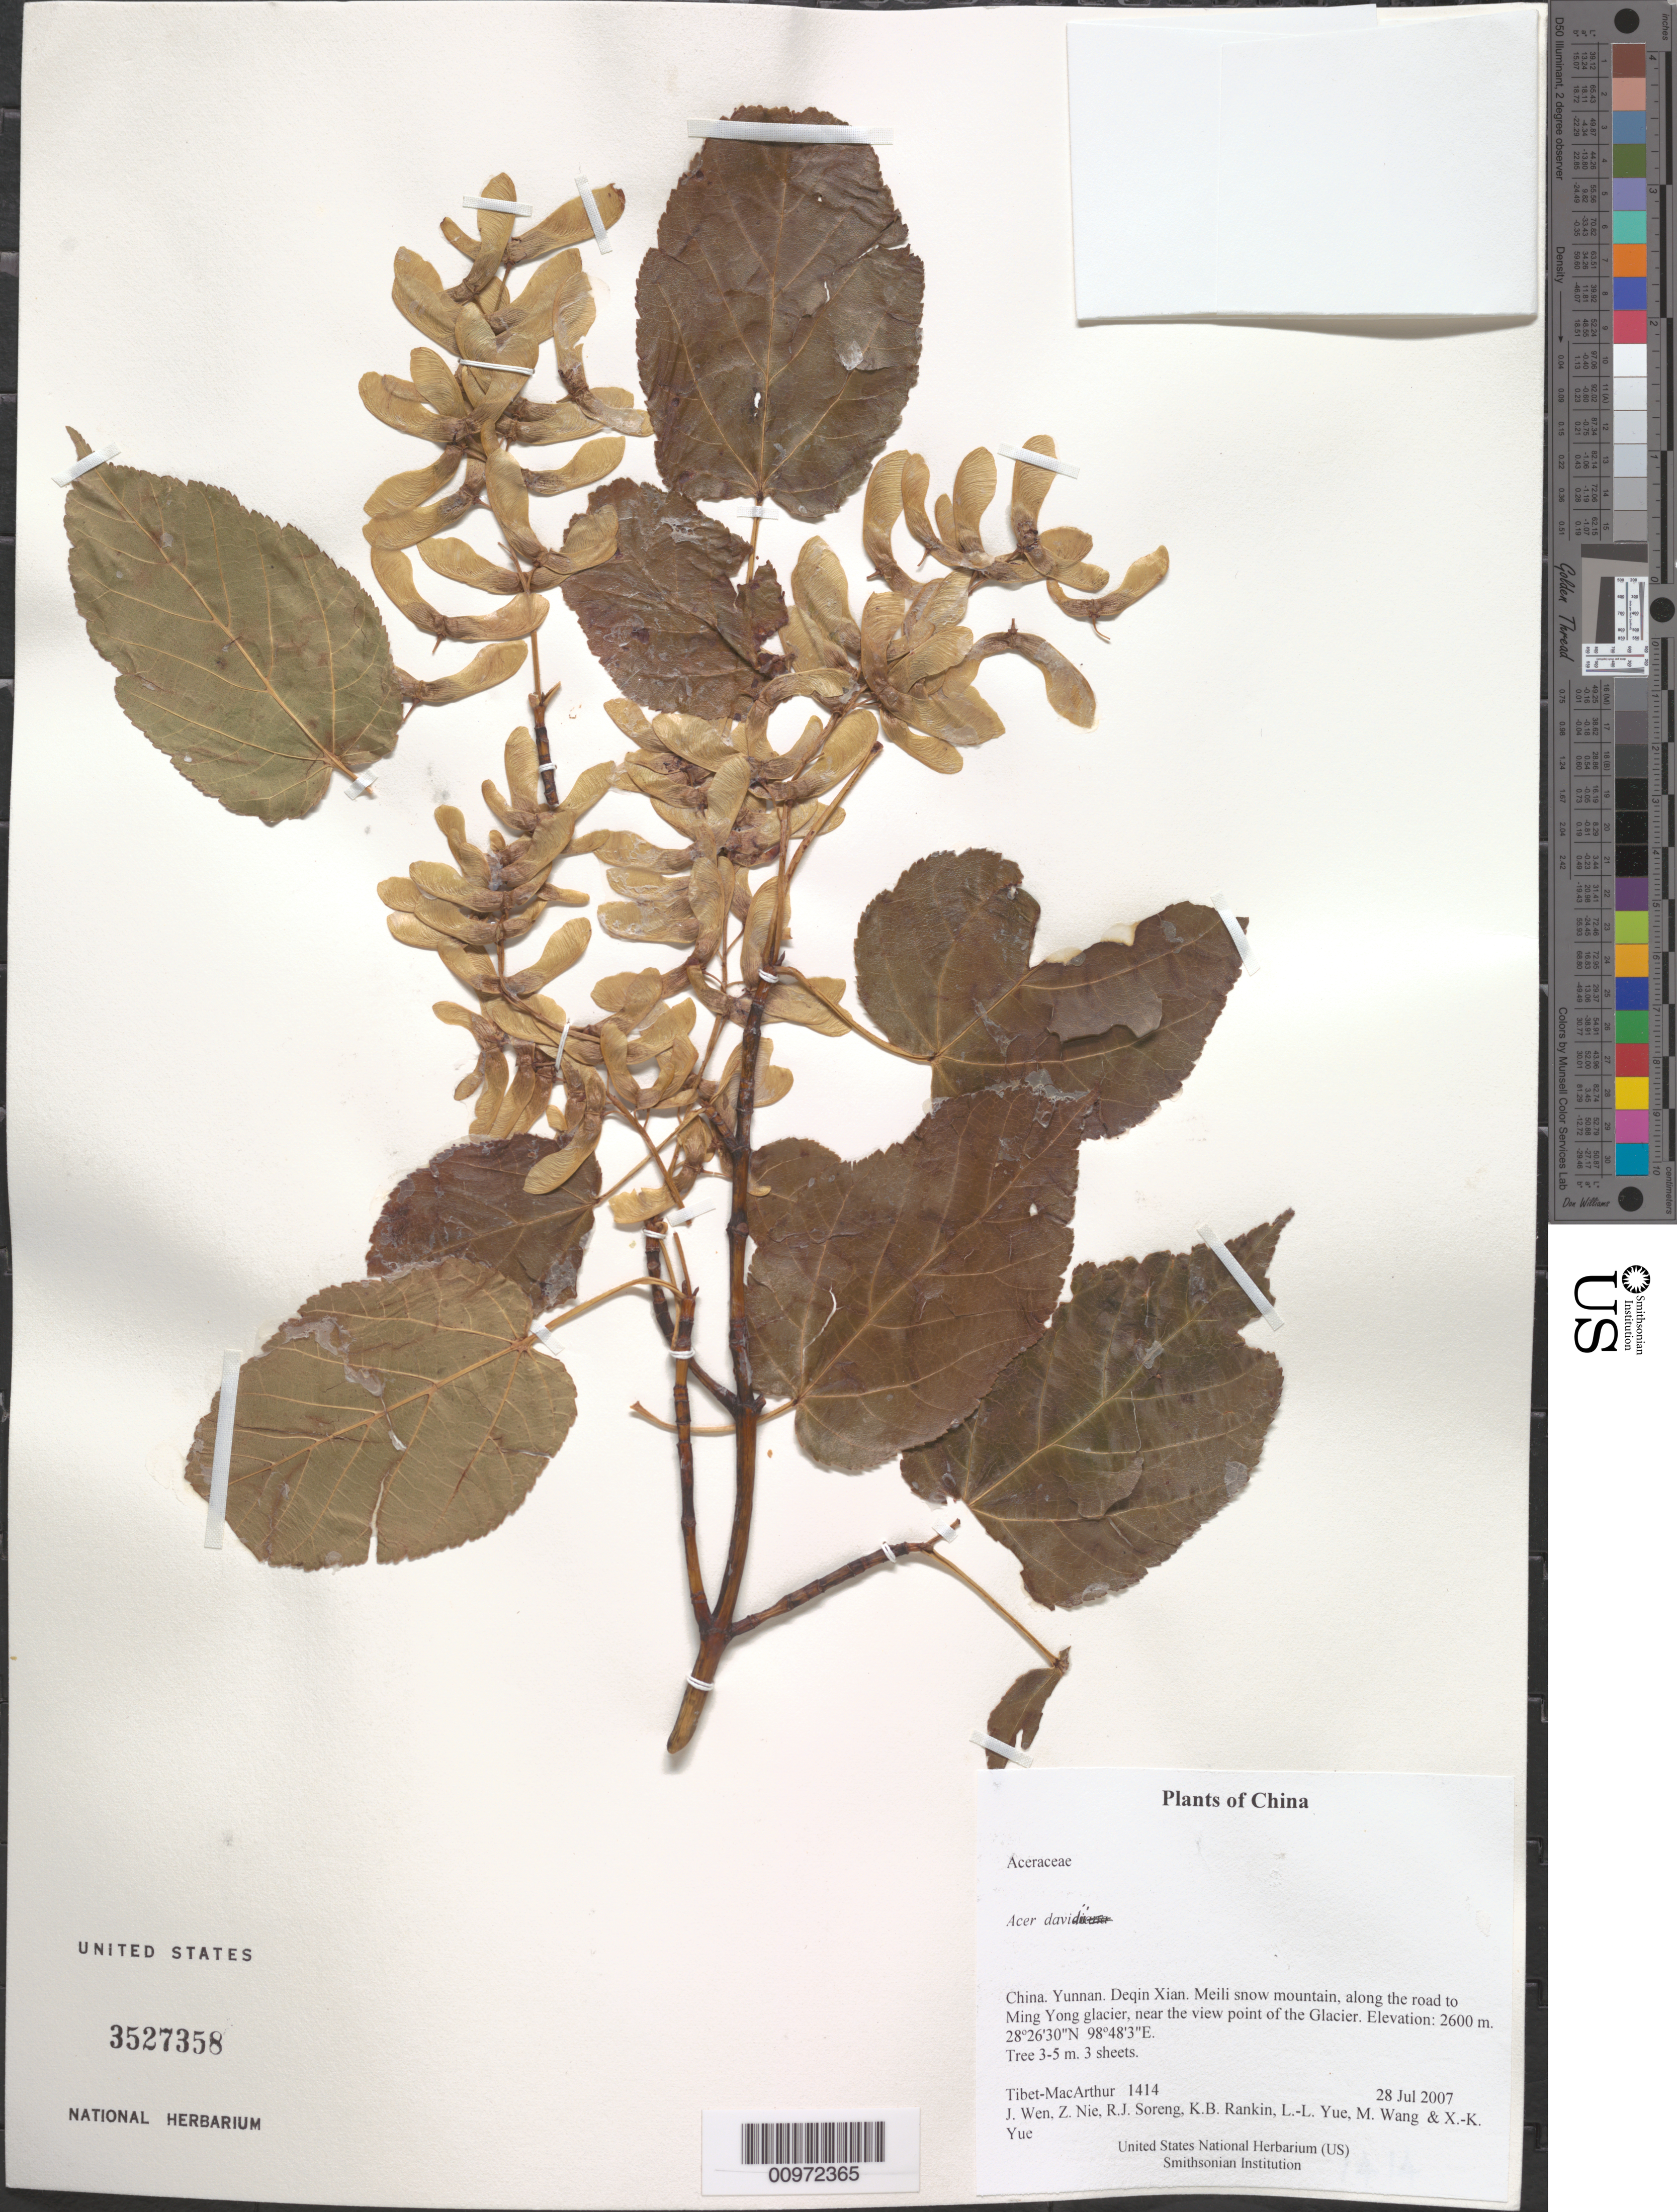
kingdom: Plantae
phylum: Tracheophyta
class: Magnoliopsida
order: Sapindales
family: Sapindaceae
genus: Acer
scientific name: Acer davidii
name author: Franch.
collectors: Tibet-MacArthur, J. Wen, Z. Nie, R. J. Soreng, K. Rankin, L. Yue, M. Wang & X. Yue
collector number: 1414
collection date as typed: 28 Jul 2007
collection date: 2007-07-28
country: China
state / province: Yunnan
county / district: Deqin Xian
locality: Meili snow mountain, along the road to Ming Yong glacier, near the view point of the Glacier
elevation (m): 2600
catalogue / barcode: US 3527358